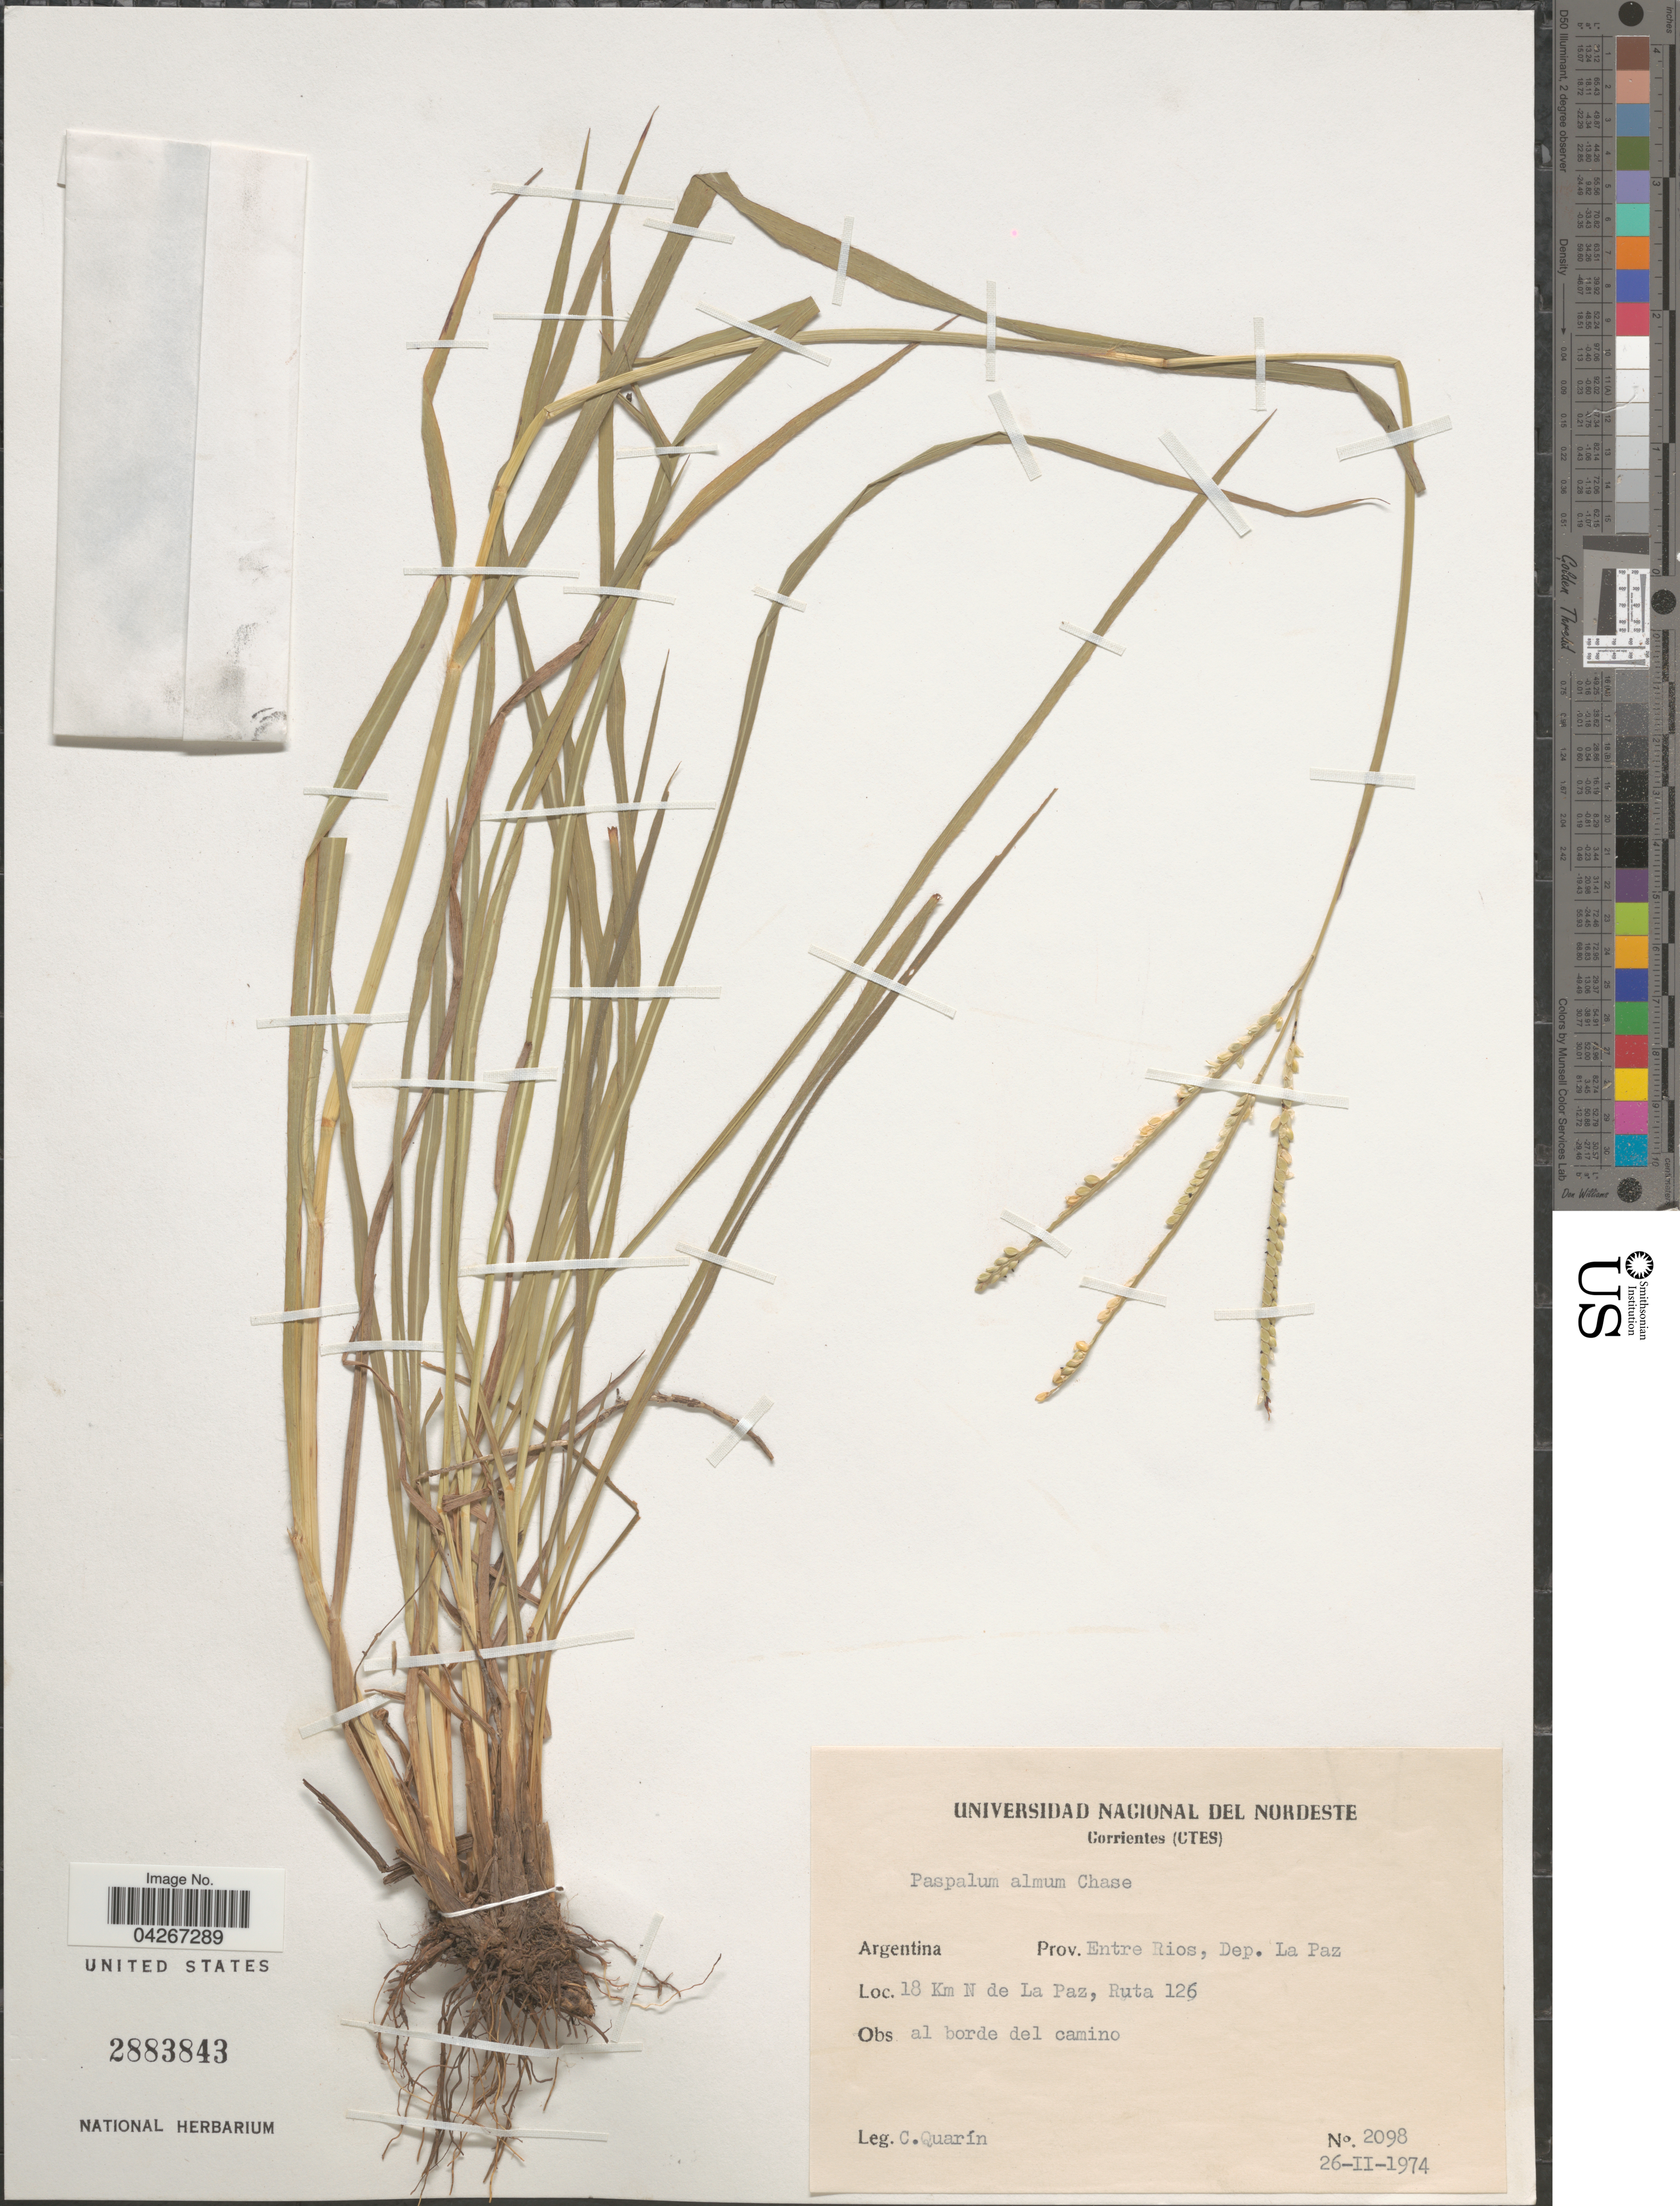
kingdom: Plantae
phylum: Tracheophyta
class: Liliopsida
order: Poales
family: Poaceae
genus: Paspalum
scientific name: Paspalum almum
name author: Chase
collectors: C. Quarín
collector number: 2098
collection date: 1974-02-26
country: Argentina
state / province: Entre Rios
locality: Dep. La Paz. 18 Km N de La Paz, Ruta 126.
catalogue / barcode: US 2883843